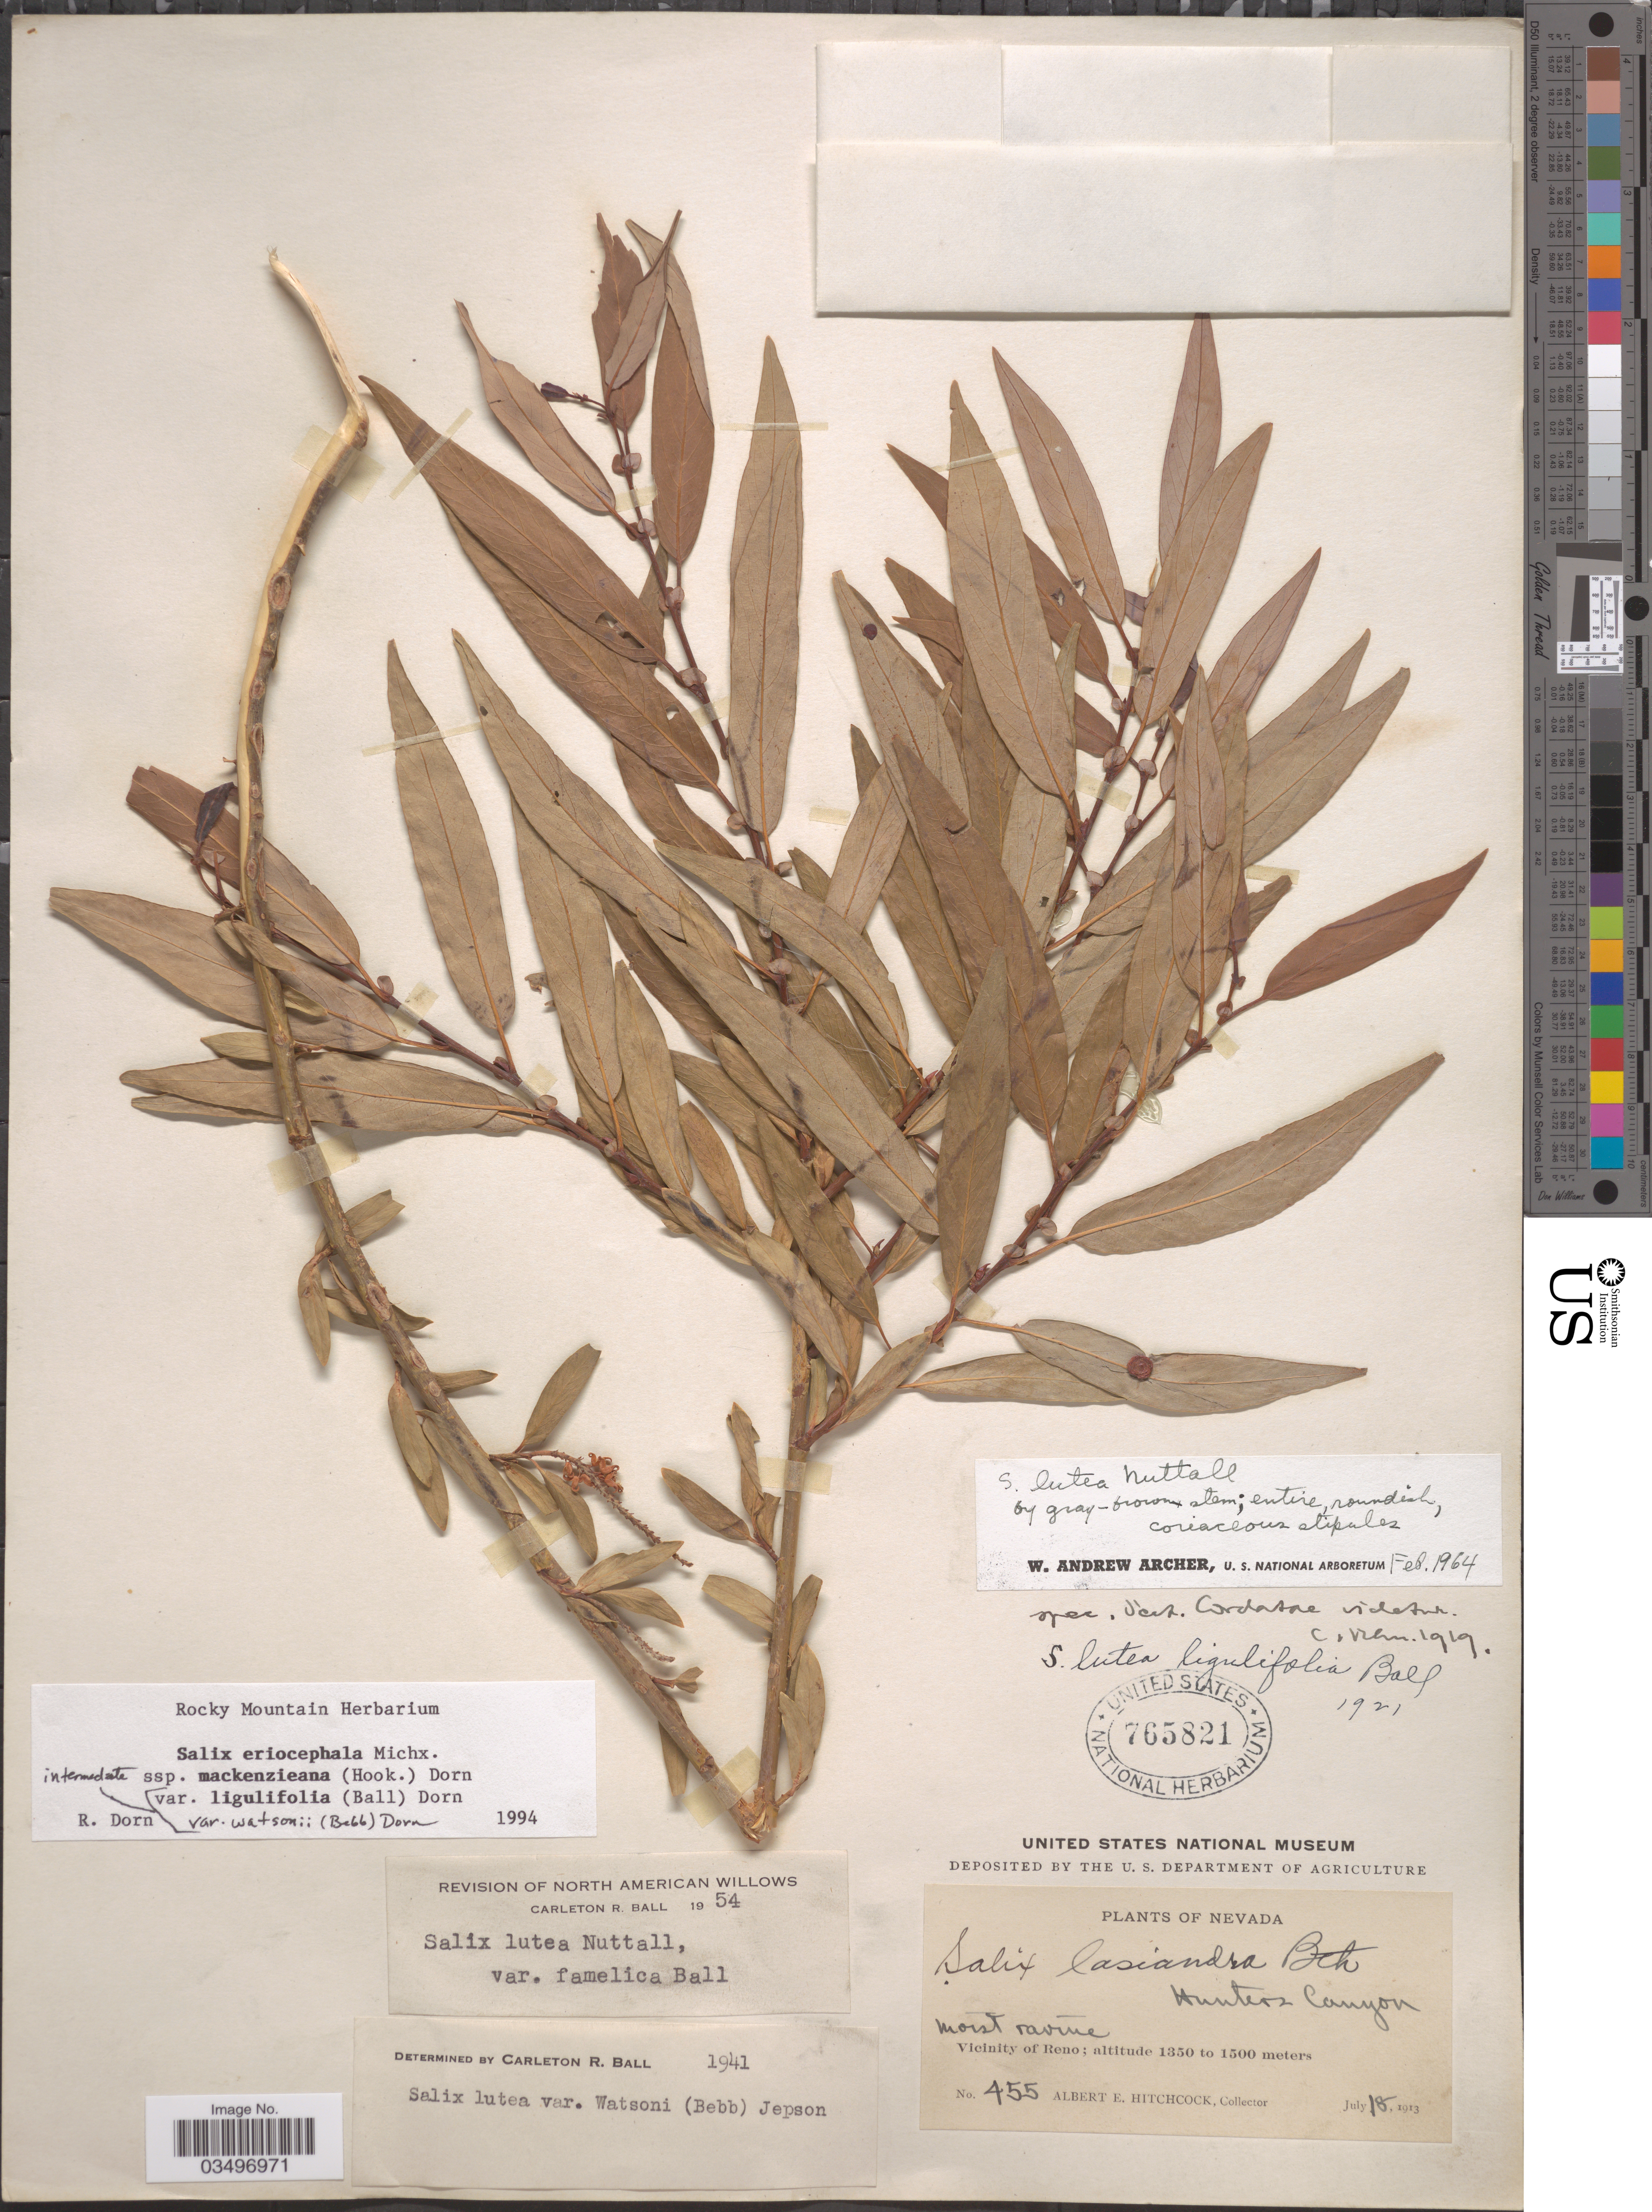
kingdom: Plantae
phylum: Tracheophyta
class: Magnoliopsida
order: Malpighiales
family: Salicaceae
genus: Salix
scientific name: Salix eriocephala var. ligulifolia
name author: (C.R. Ball) Dorn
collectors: A. Hitchcock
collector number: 455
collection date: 1913-07-18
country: United States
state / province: Nevada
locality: Vicinity of Reno. Hunters Canyon.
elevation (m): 1350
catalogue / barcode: US 765821